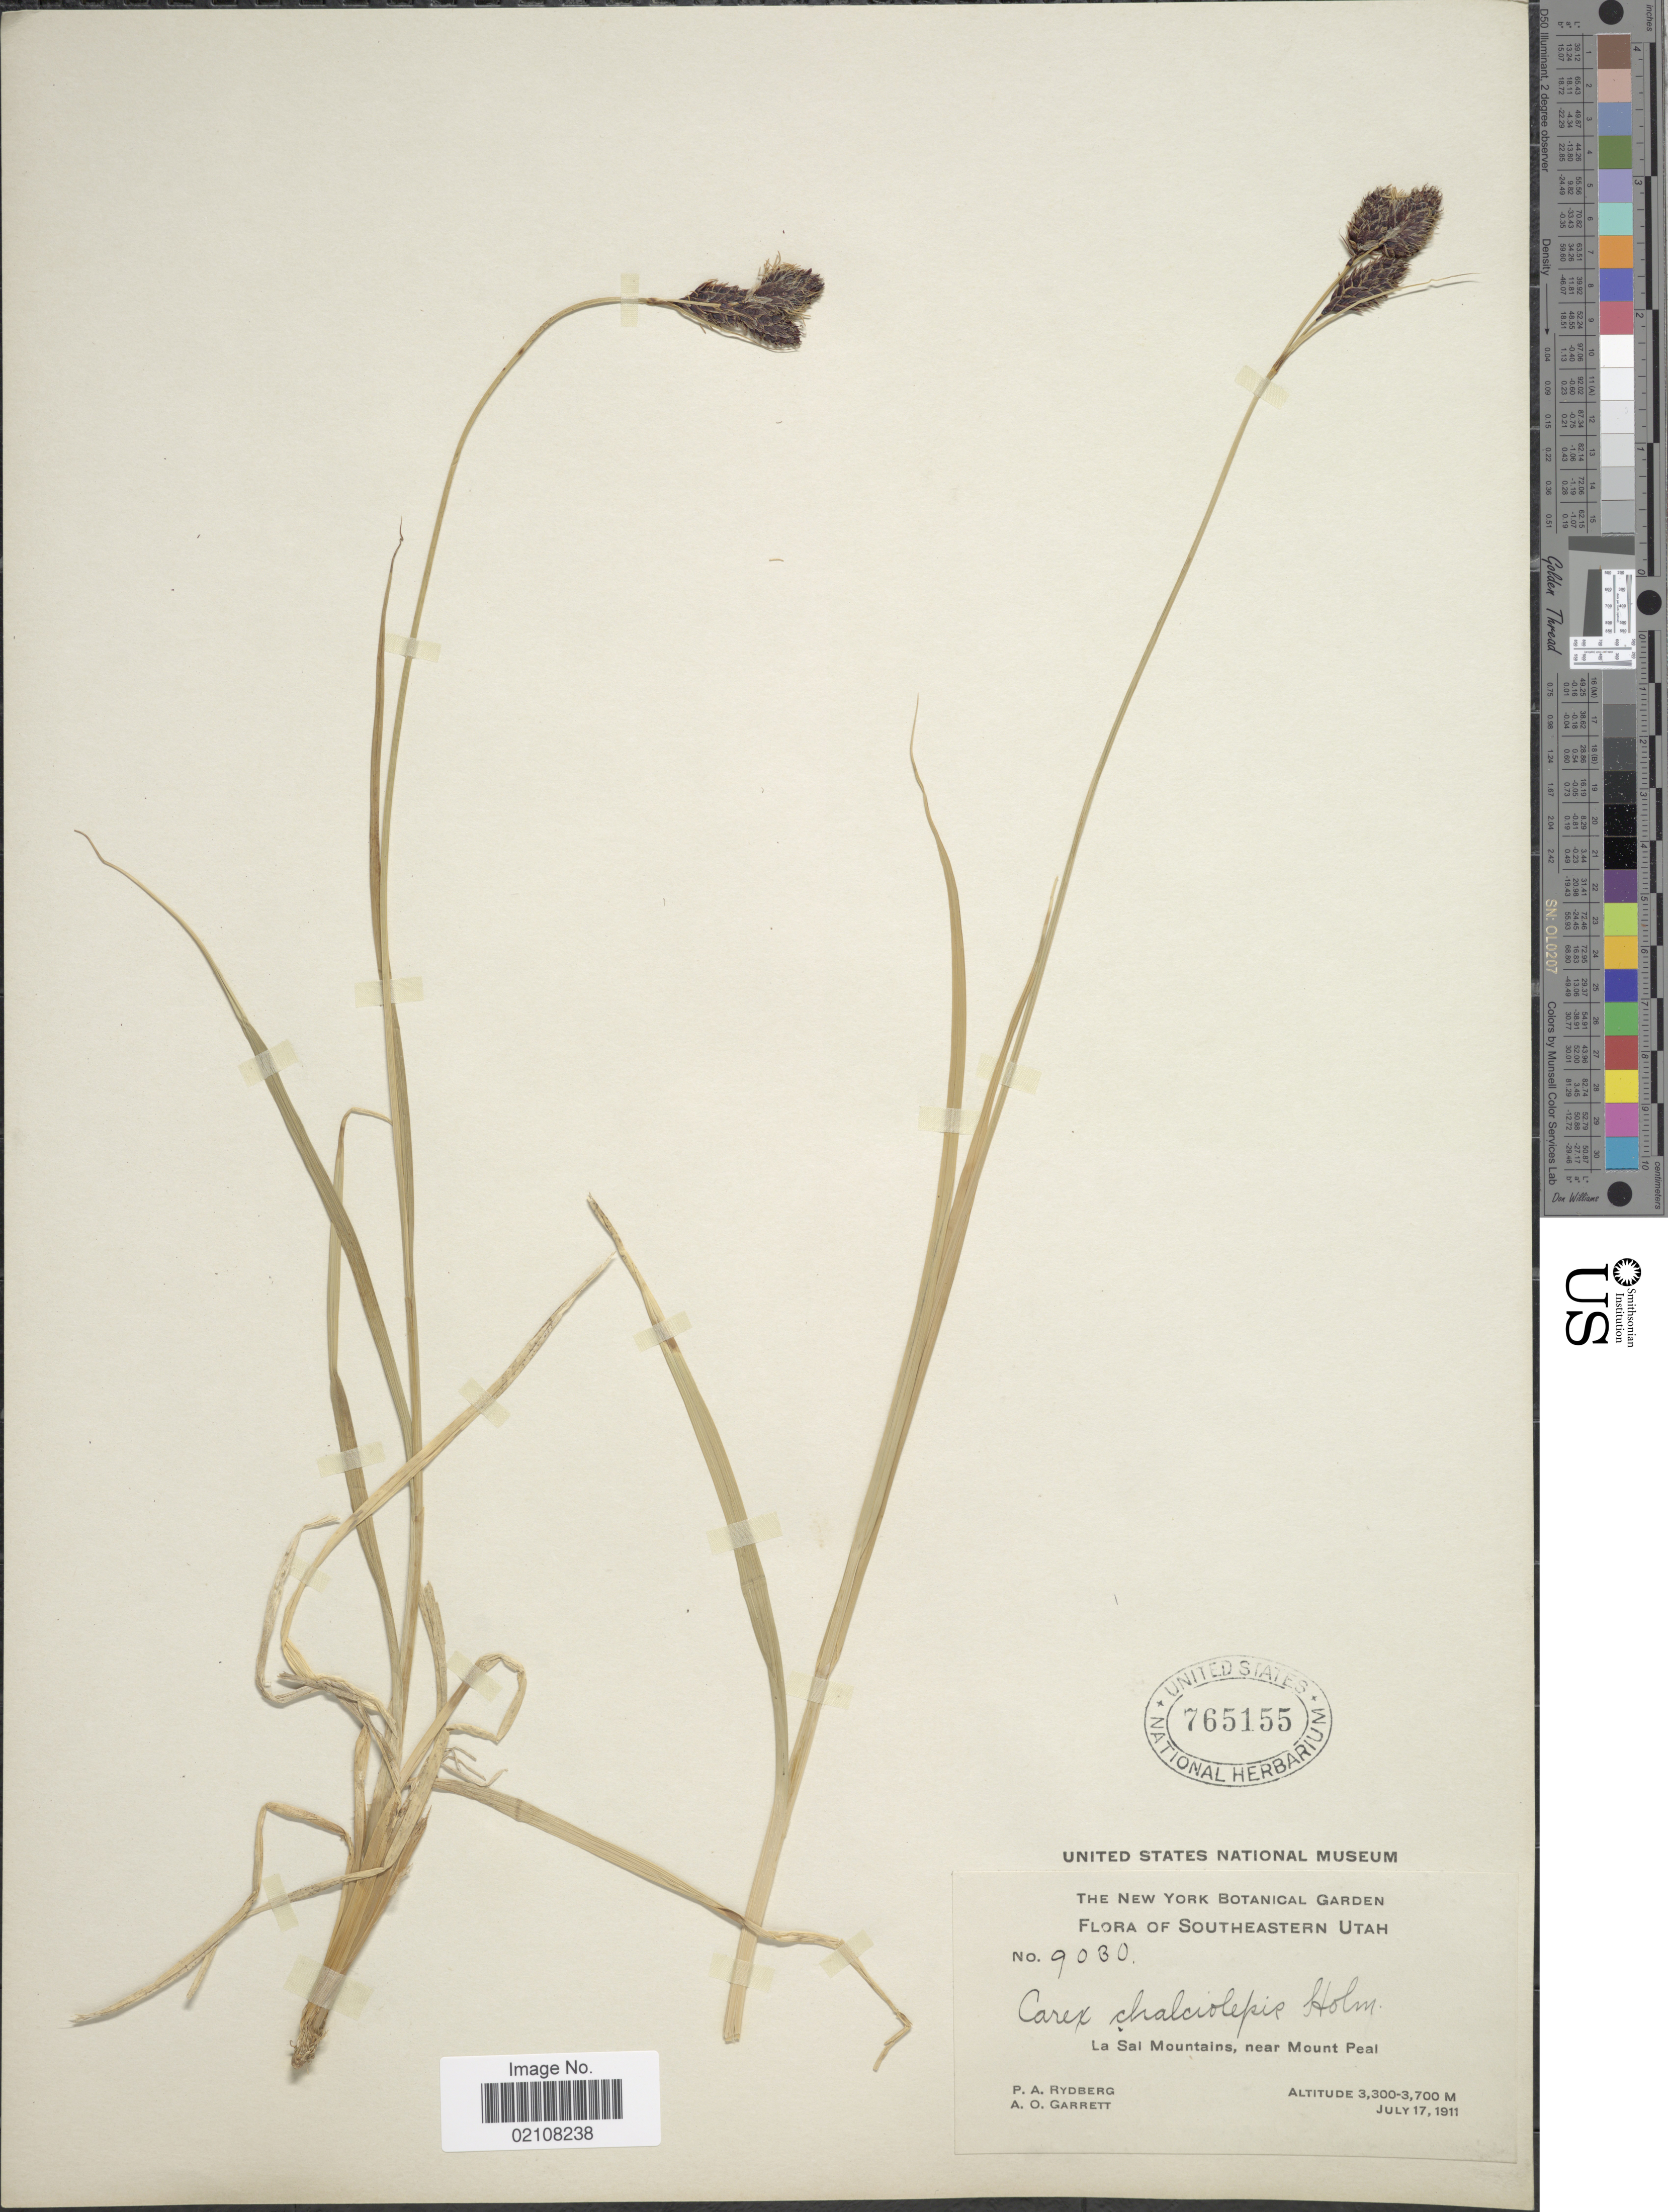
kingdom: Plantae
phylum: Tracheophyta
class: Liliopsida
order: Poales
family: Cyperaceae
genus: Carex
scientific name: Carex chalciolepis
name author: Holm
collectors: P. A. Rydberg & A. O. Garrett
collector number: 9030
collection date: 1911-07-17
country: United States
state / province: Utah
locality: Southern Utah, La Sal Mountains, near Mount Peal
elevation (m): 3300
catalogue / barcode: US 765155